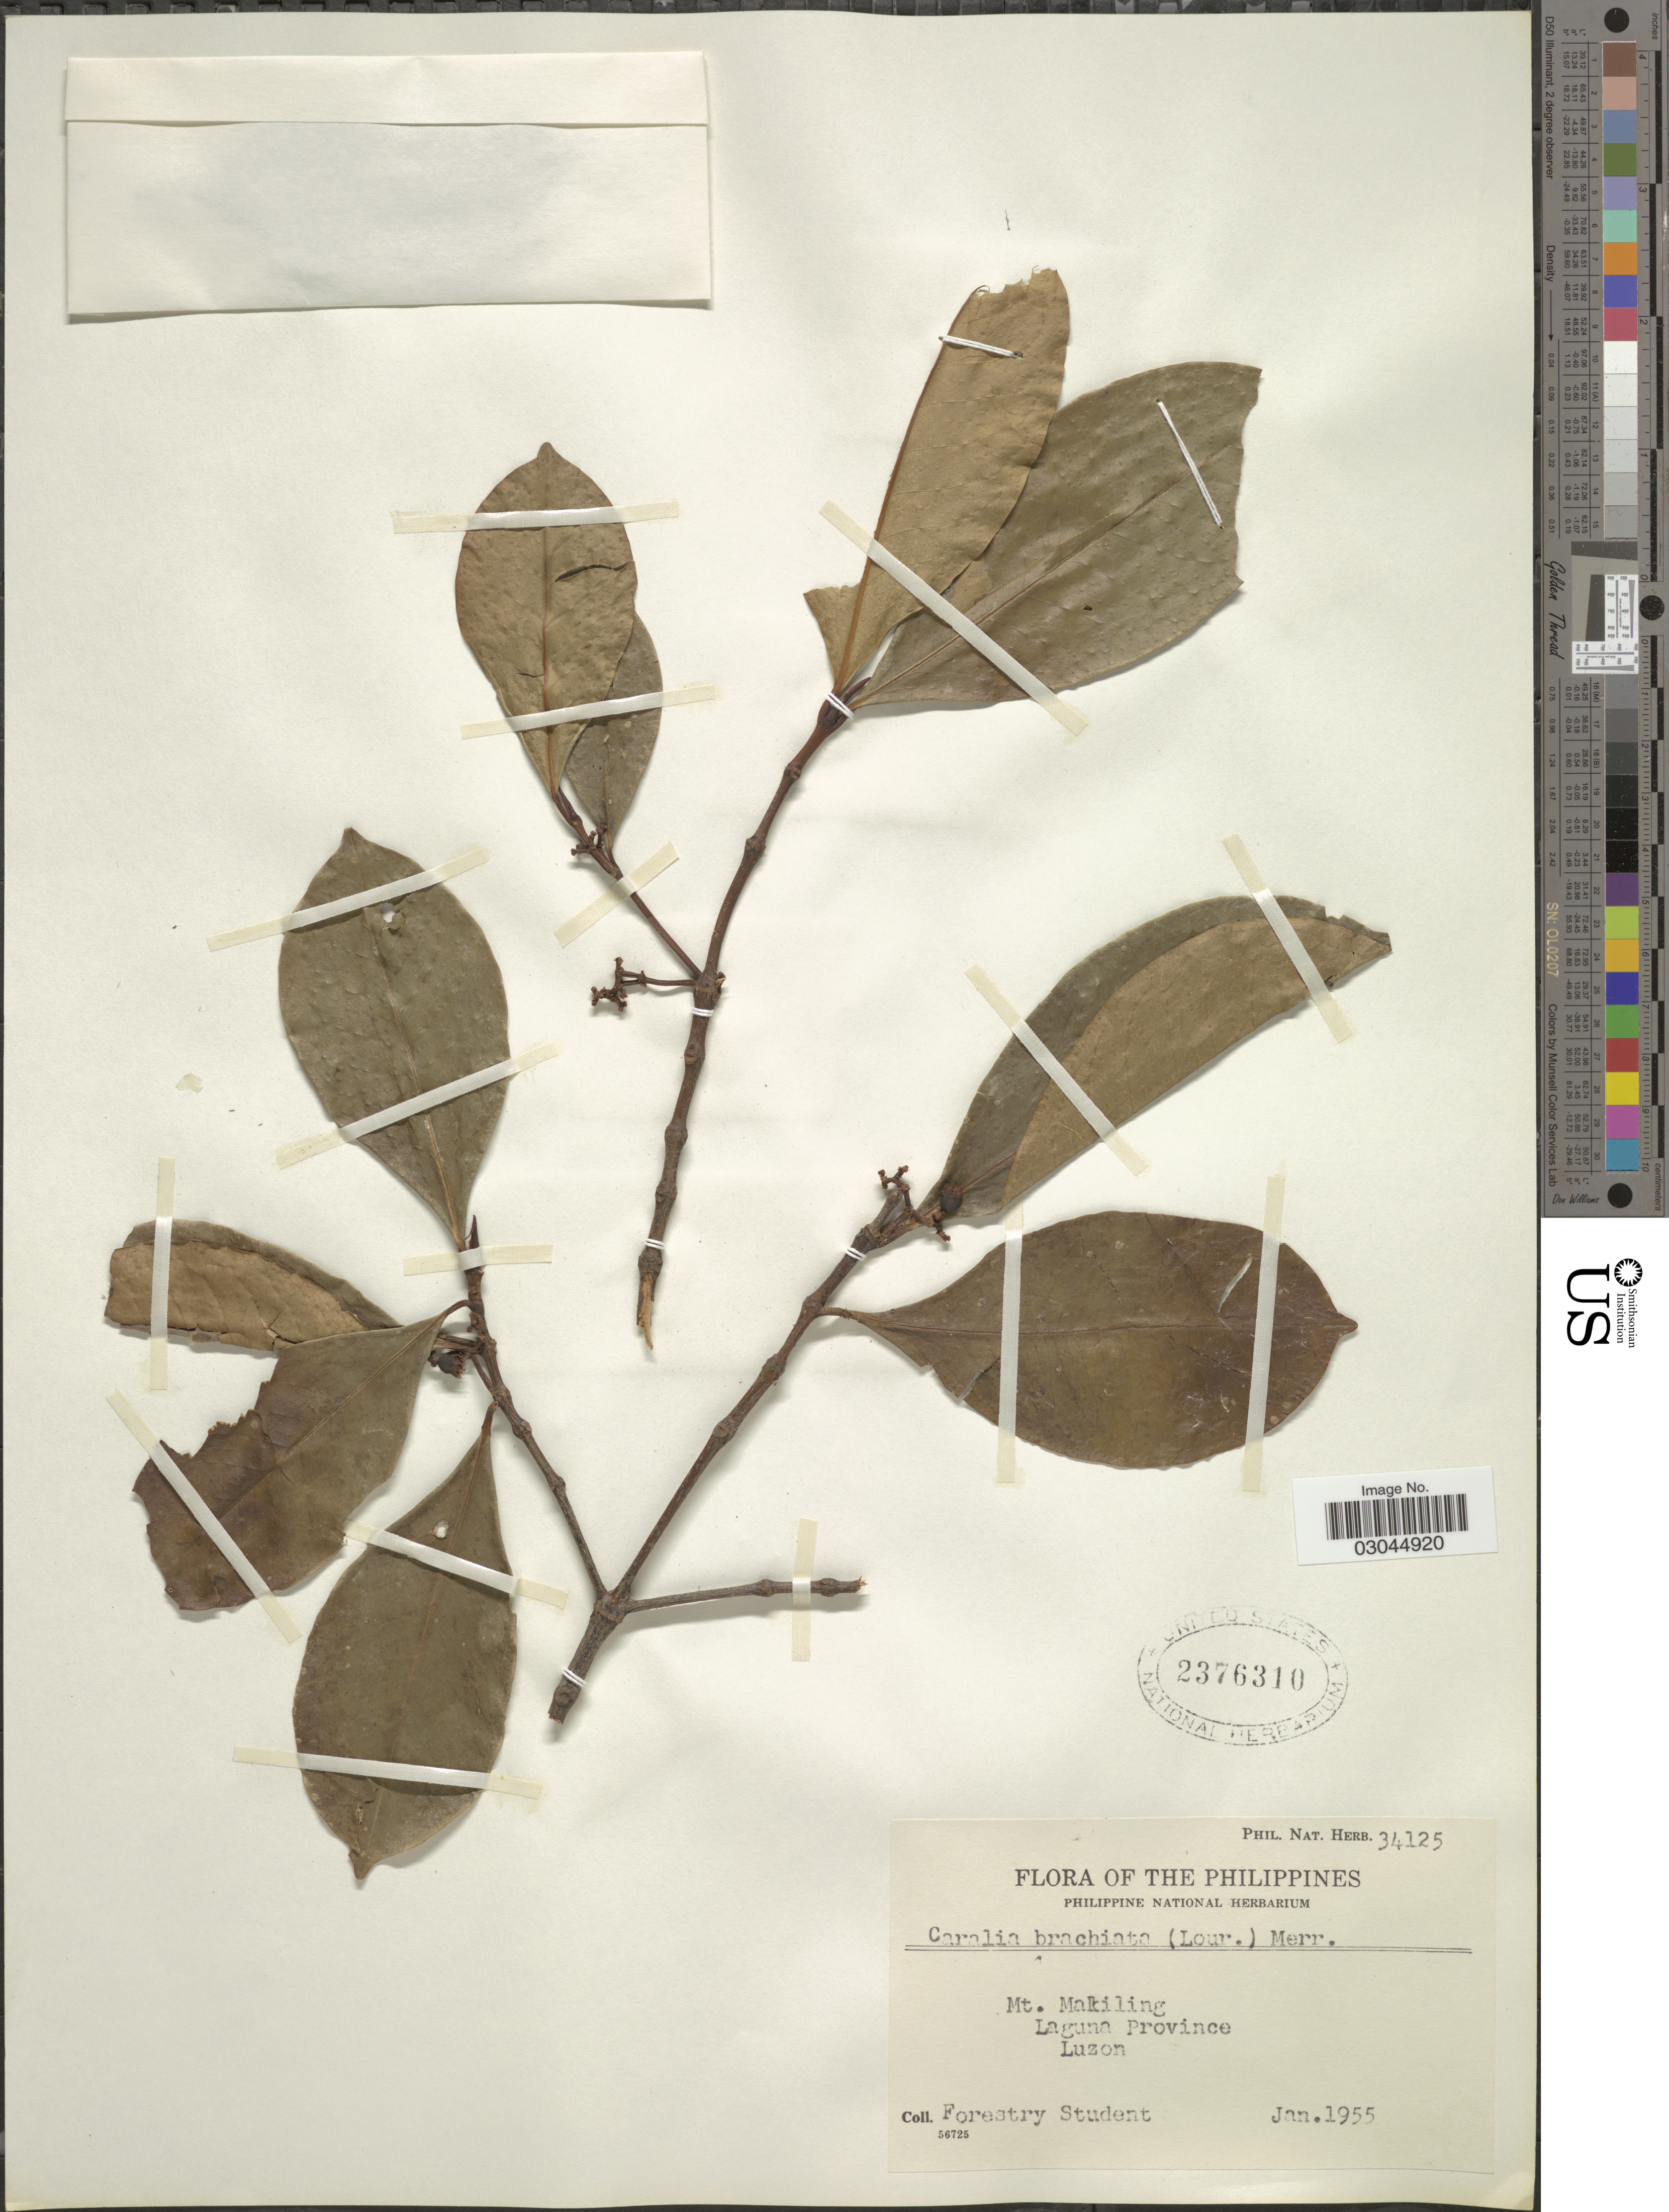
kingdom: Plantae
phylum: Tracheophyta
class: Magnoliopsida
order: Malpighiales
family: Rhizophoraceae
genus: Carallia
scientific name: Carallia brachiata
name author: (Lour.) Merr.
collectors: Forestry Student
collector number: Phil. Nat. Herb. 34125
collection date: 1955-01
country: Philippines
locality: Mt. Makiling, Laguna Province, Luzon.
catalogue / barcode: US 2376310